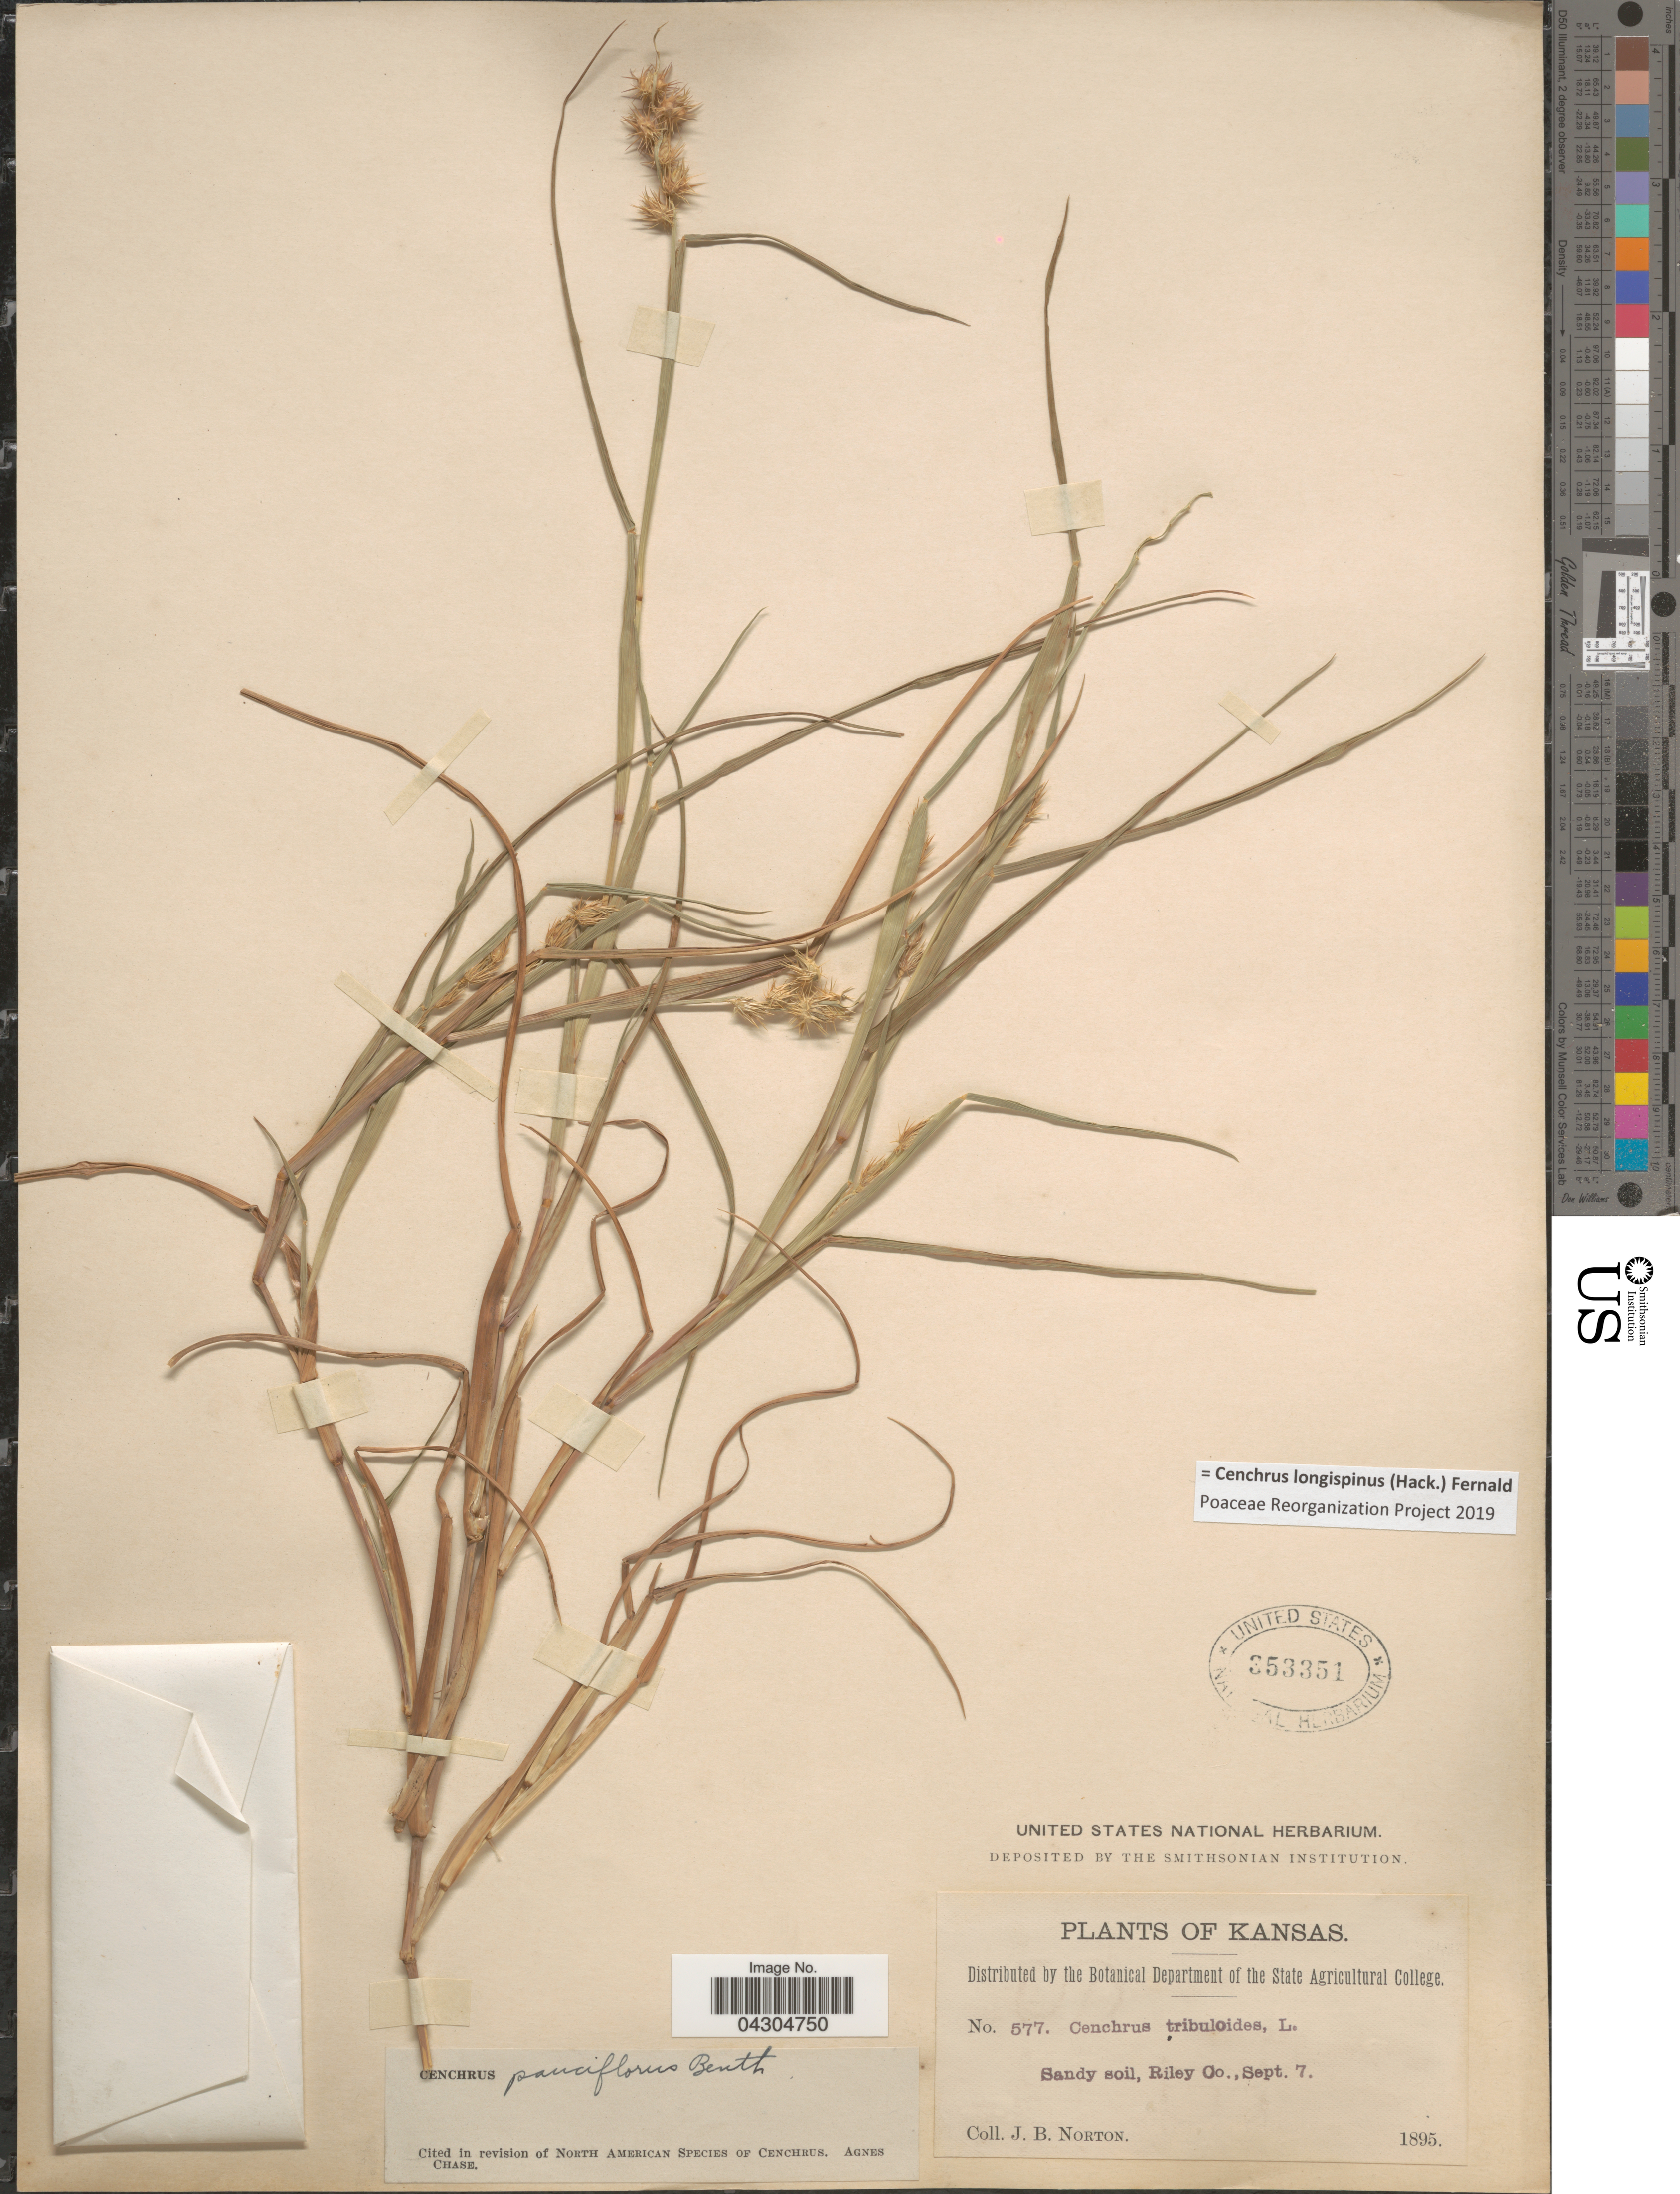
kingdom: Plantae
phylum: Tracheophyta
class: Liliopsida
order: Poales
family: Poaceae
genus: Cenchrus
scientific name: Cenchrus longispinus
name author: (Hack.) Fernald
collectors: J. B. Norton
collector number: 577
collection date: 1895-09-07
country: United States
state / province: Kansas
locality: Sandy soil, Riley Co.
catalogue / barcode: US 353351